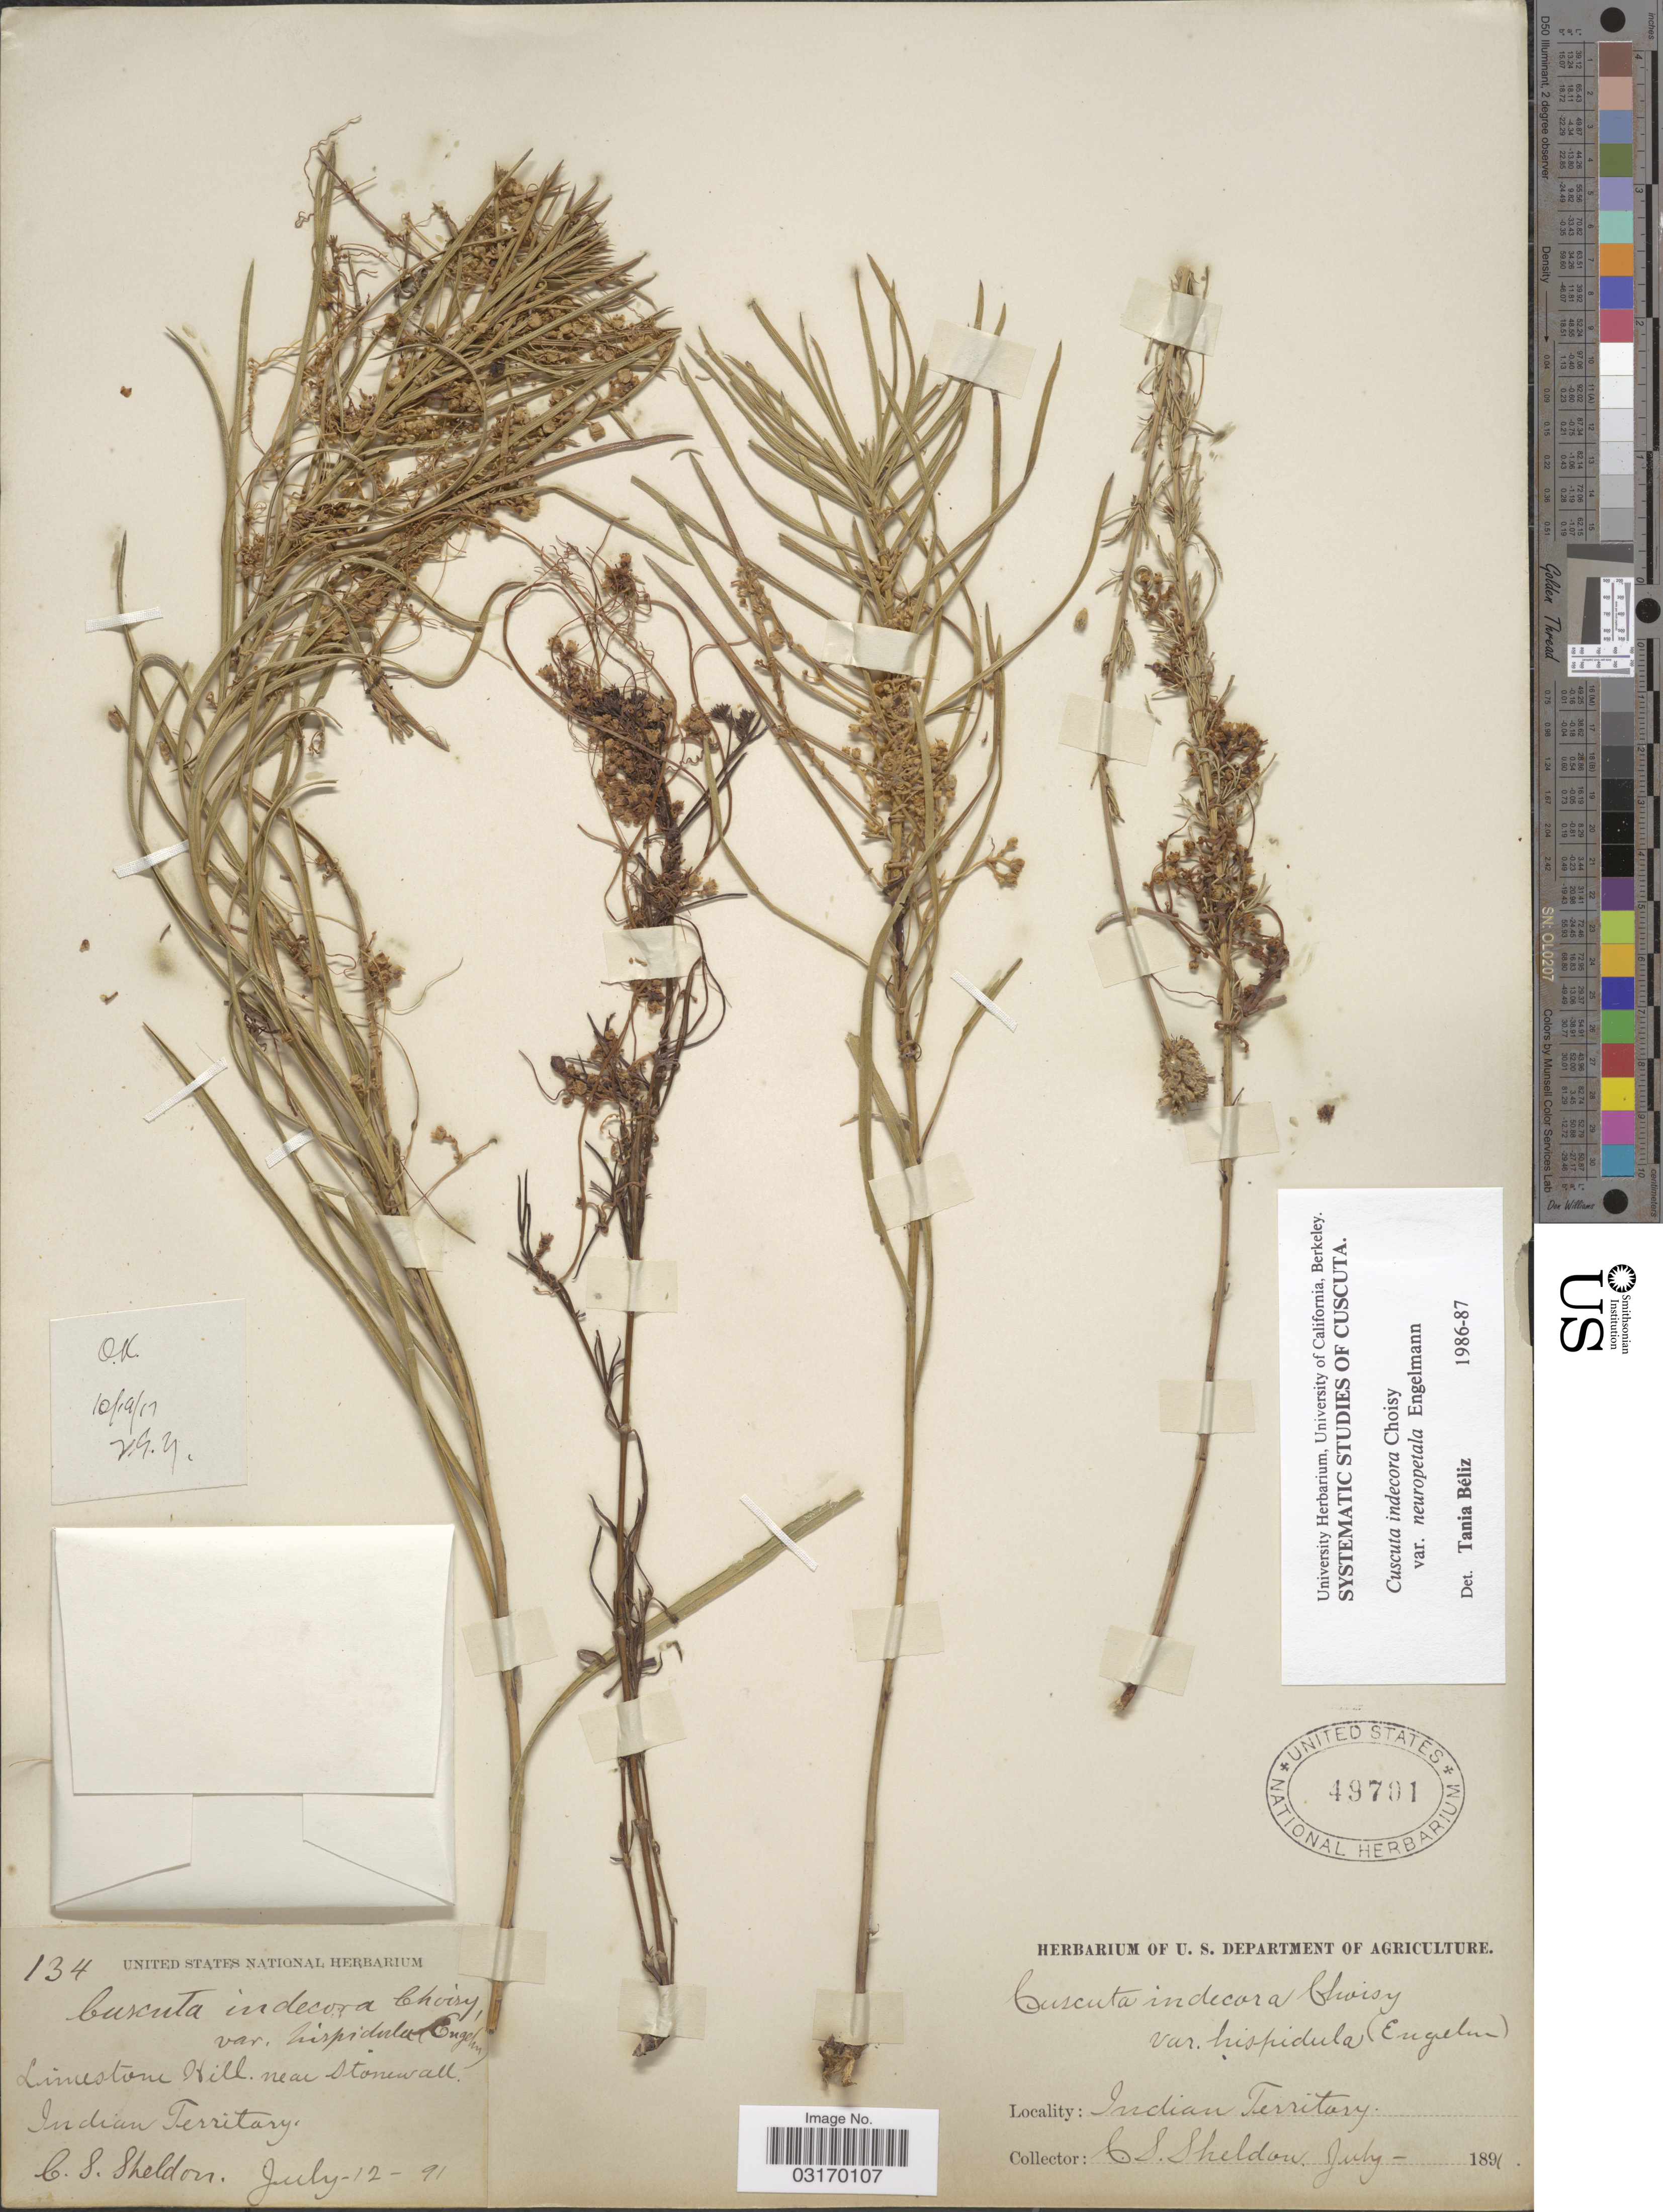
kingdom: Plantae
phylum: Tracheophyta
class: Magnoliopsida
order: Solanales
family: Convolvulaceae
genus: Cuscuta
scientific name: Cuscuta indecora var. neuropetala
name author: (Engelm.) Hitchc.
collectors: C. S. Sheldon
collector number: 134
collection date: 1891-07-12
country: United States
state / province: Oklahoma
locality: Limestone Hill. near stonewall. Indian Territory.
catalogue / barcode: US 49701